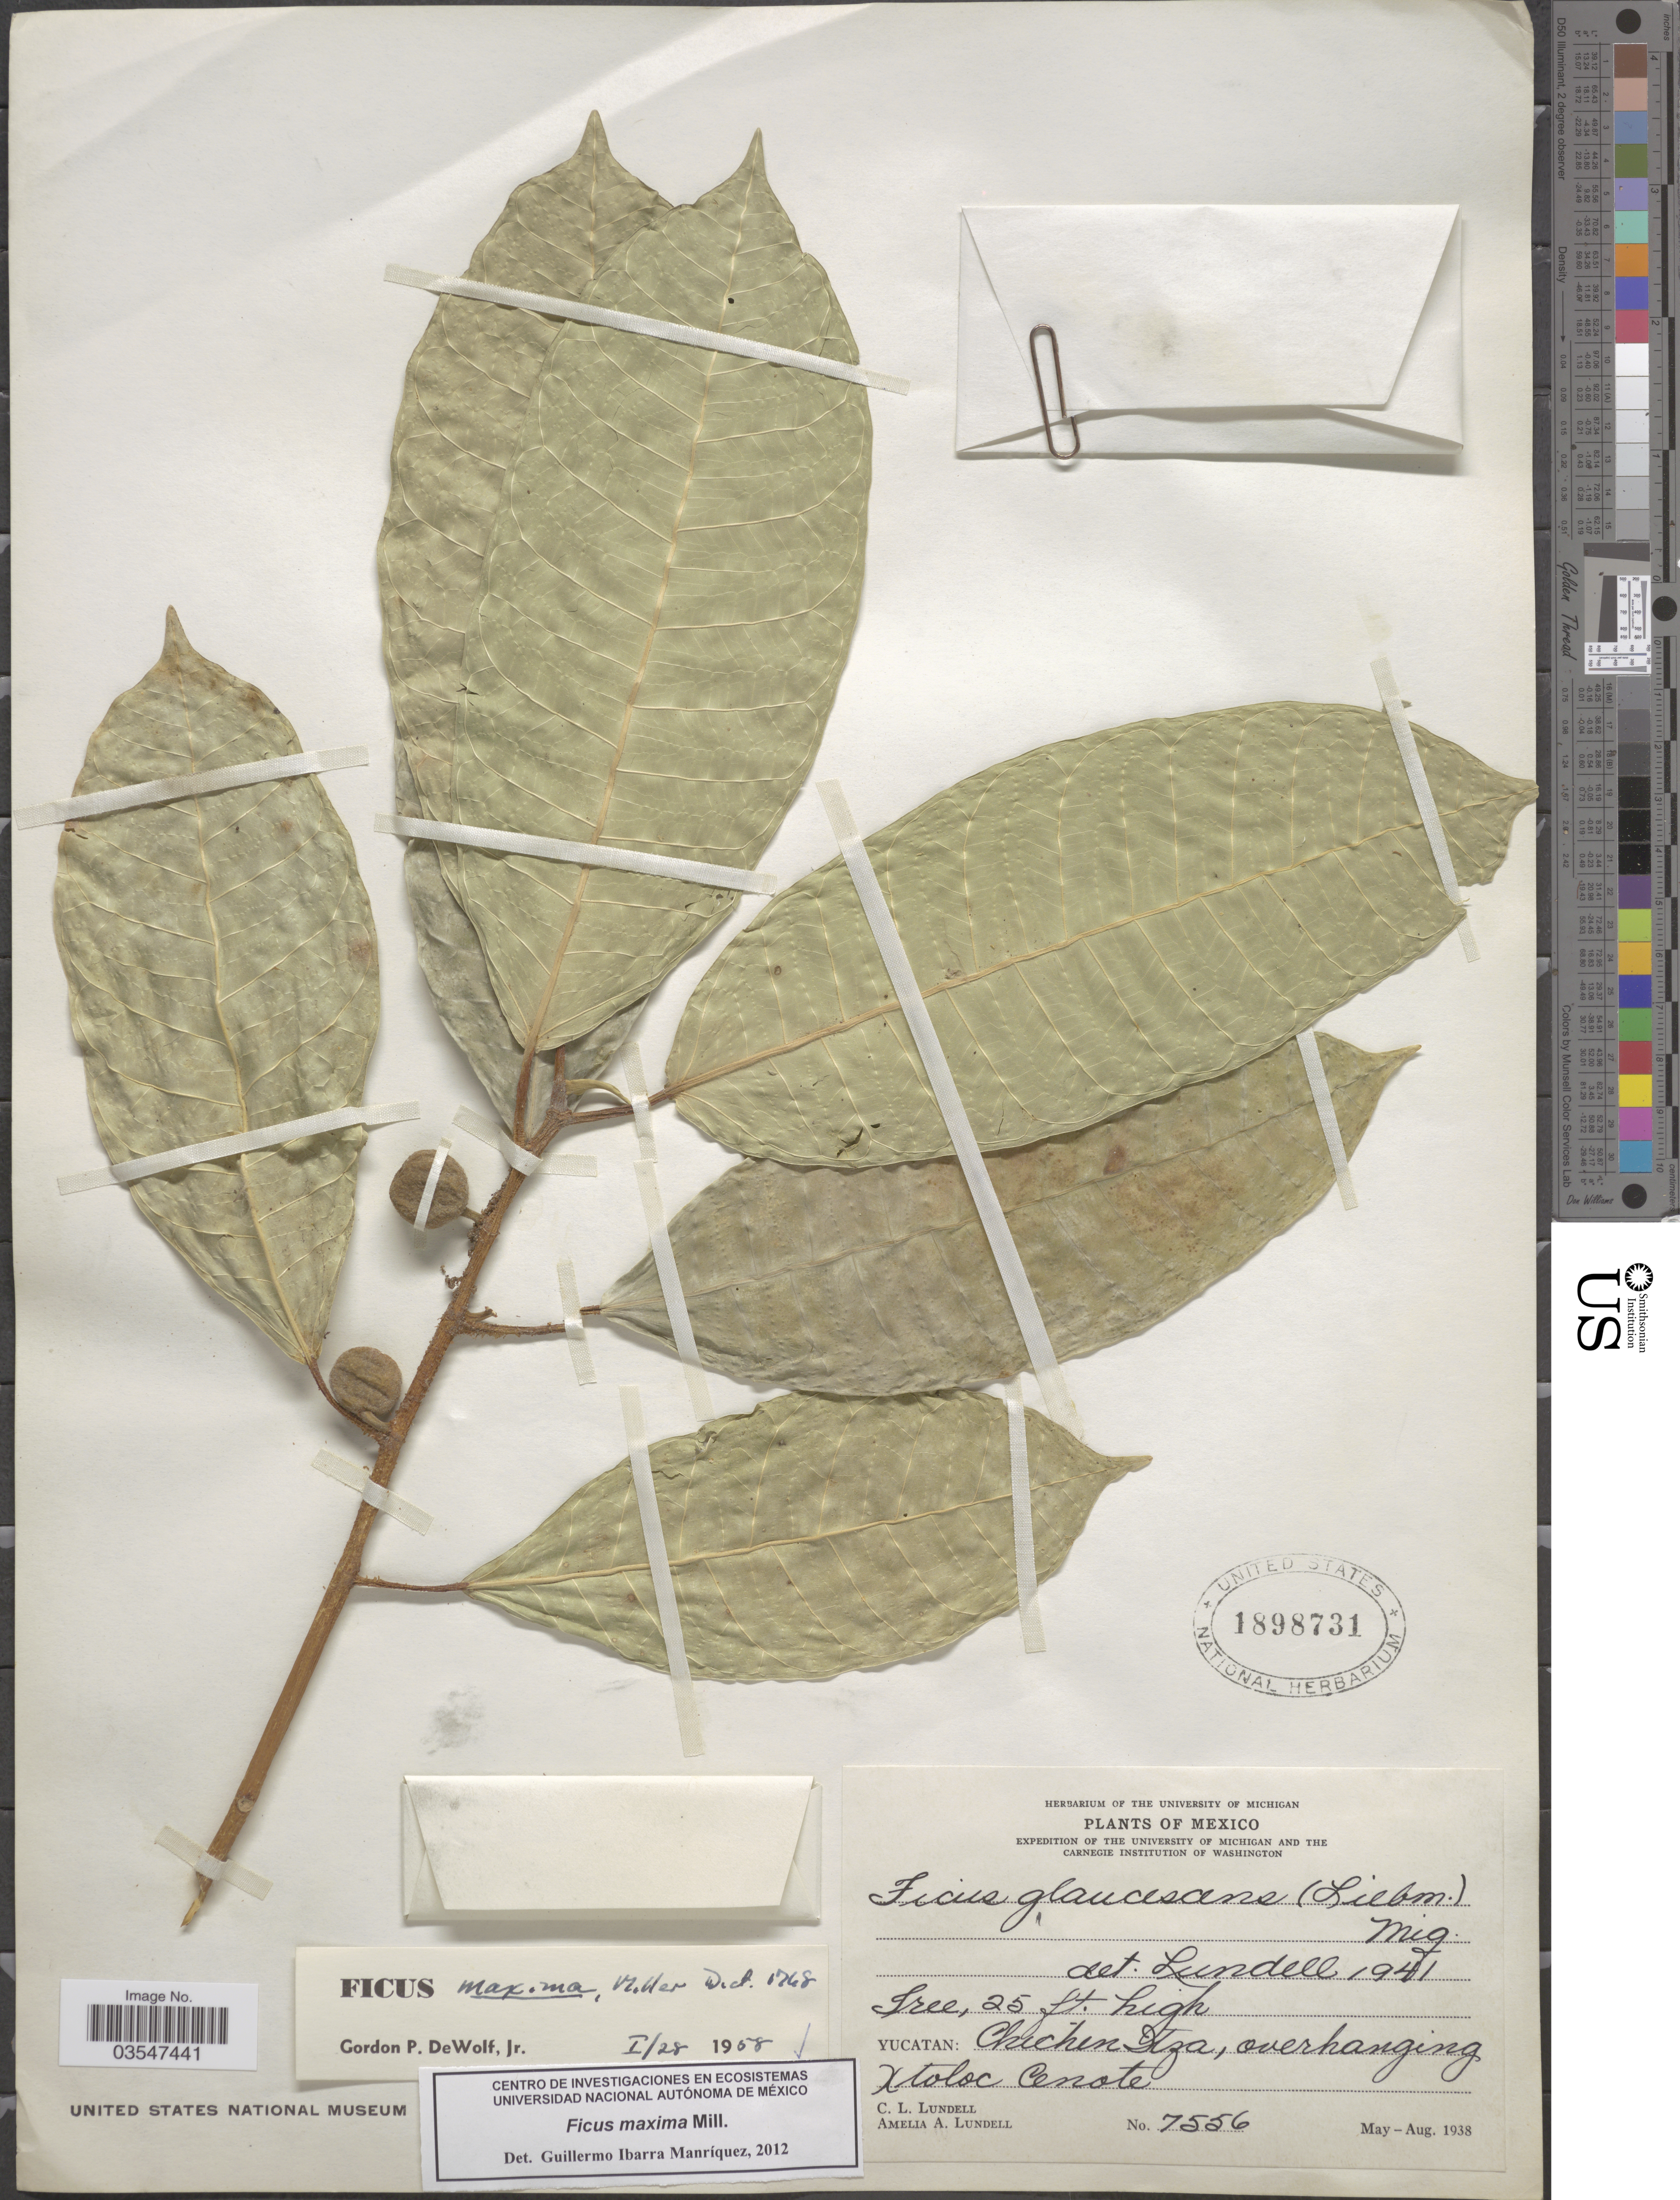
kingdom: Plantae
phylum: Tracheophyta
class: Magnoliopsida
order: Rosales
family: Moraceae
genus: Ficus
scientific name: Ficus maxima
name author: Mill.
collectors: C. L. Lundell & A. A. Lundell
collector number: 7556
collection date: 1938-05/1938-08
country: Mexico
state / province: Yucatán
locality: Chichen Itza, overhanging Xtoloc Cenote.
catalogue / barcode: US 1898731